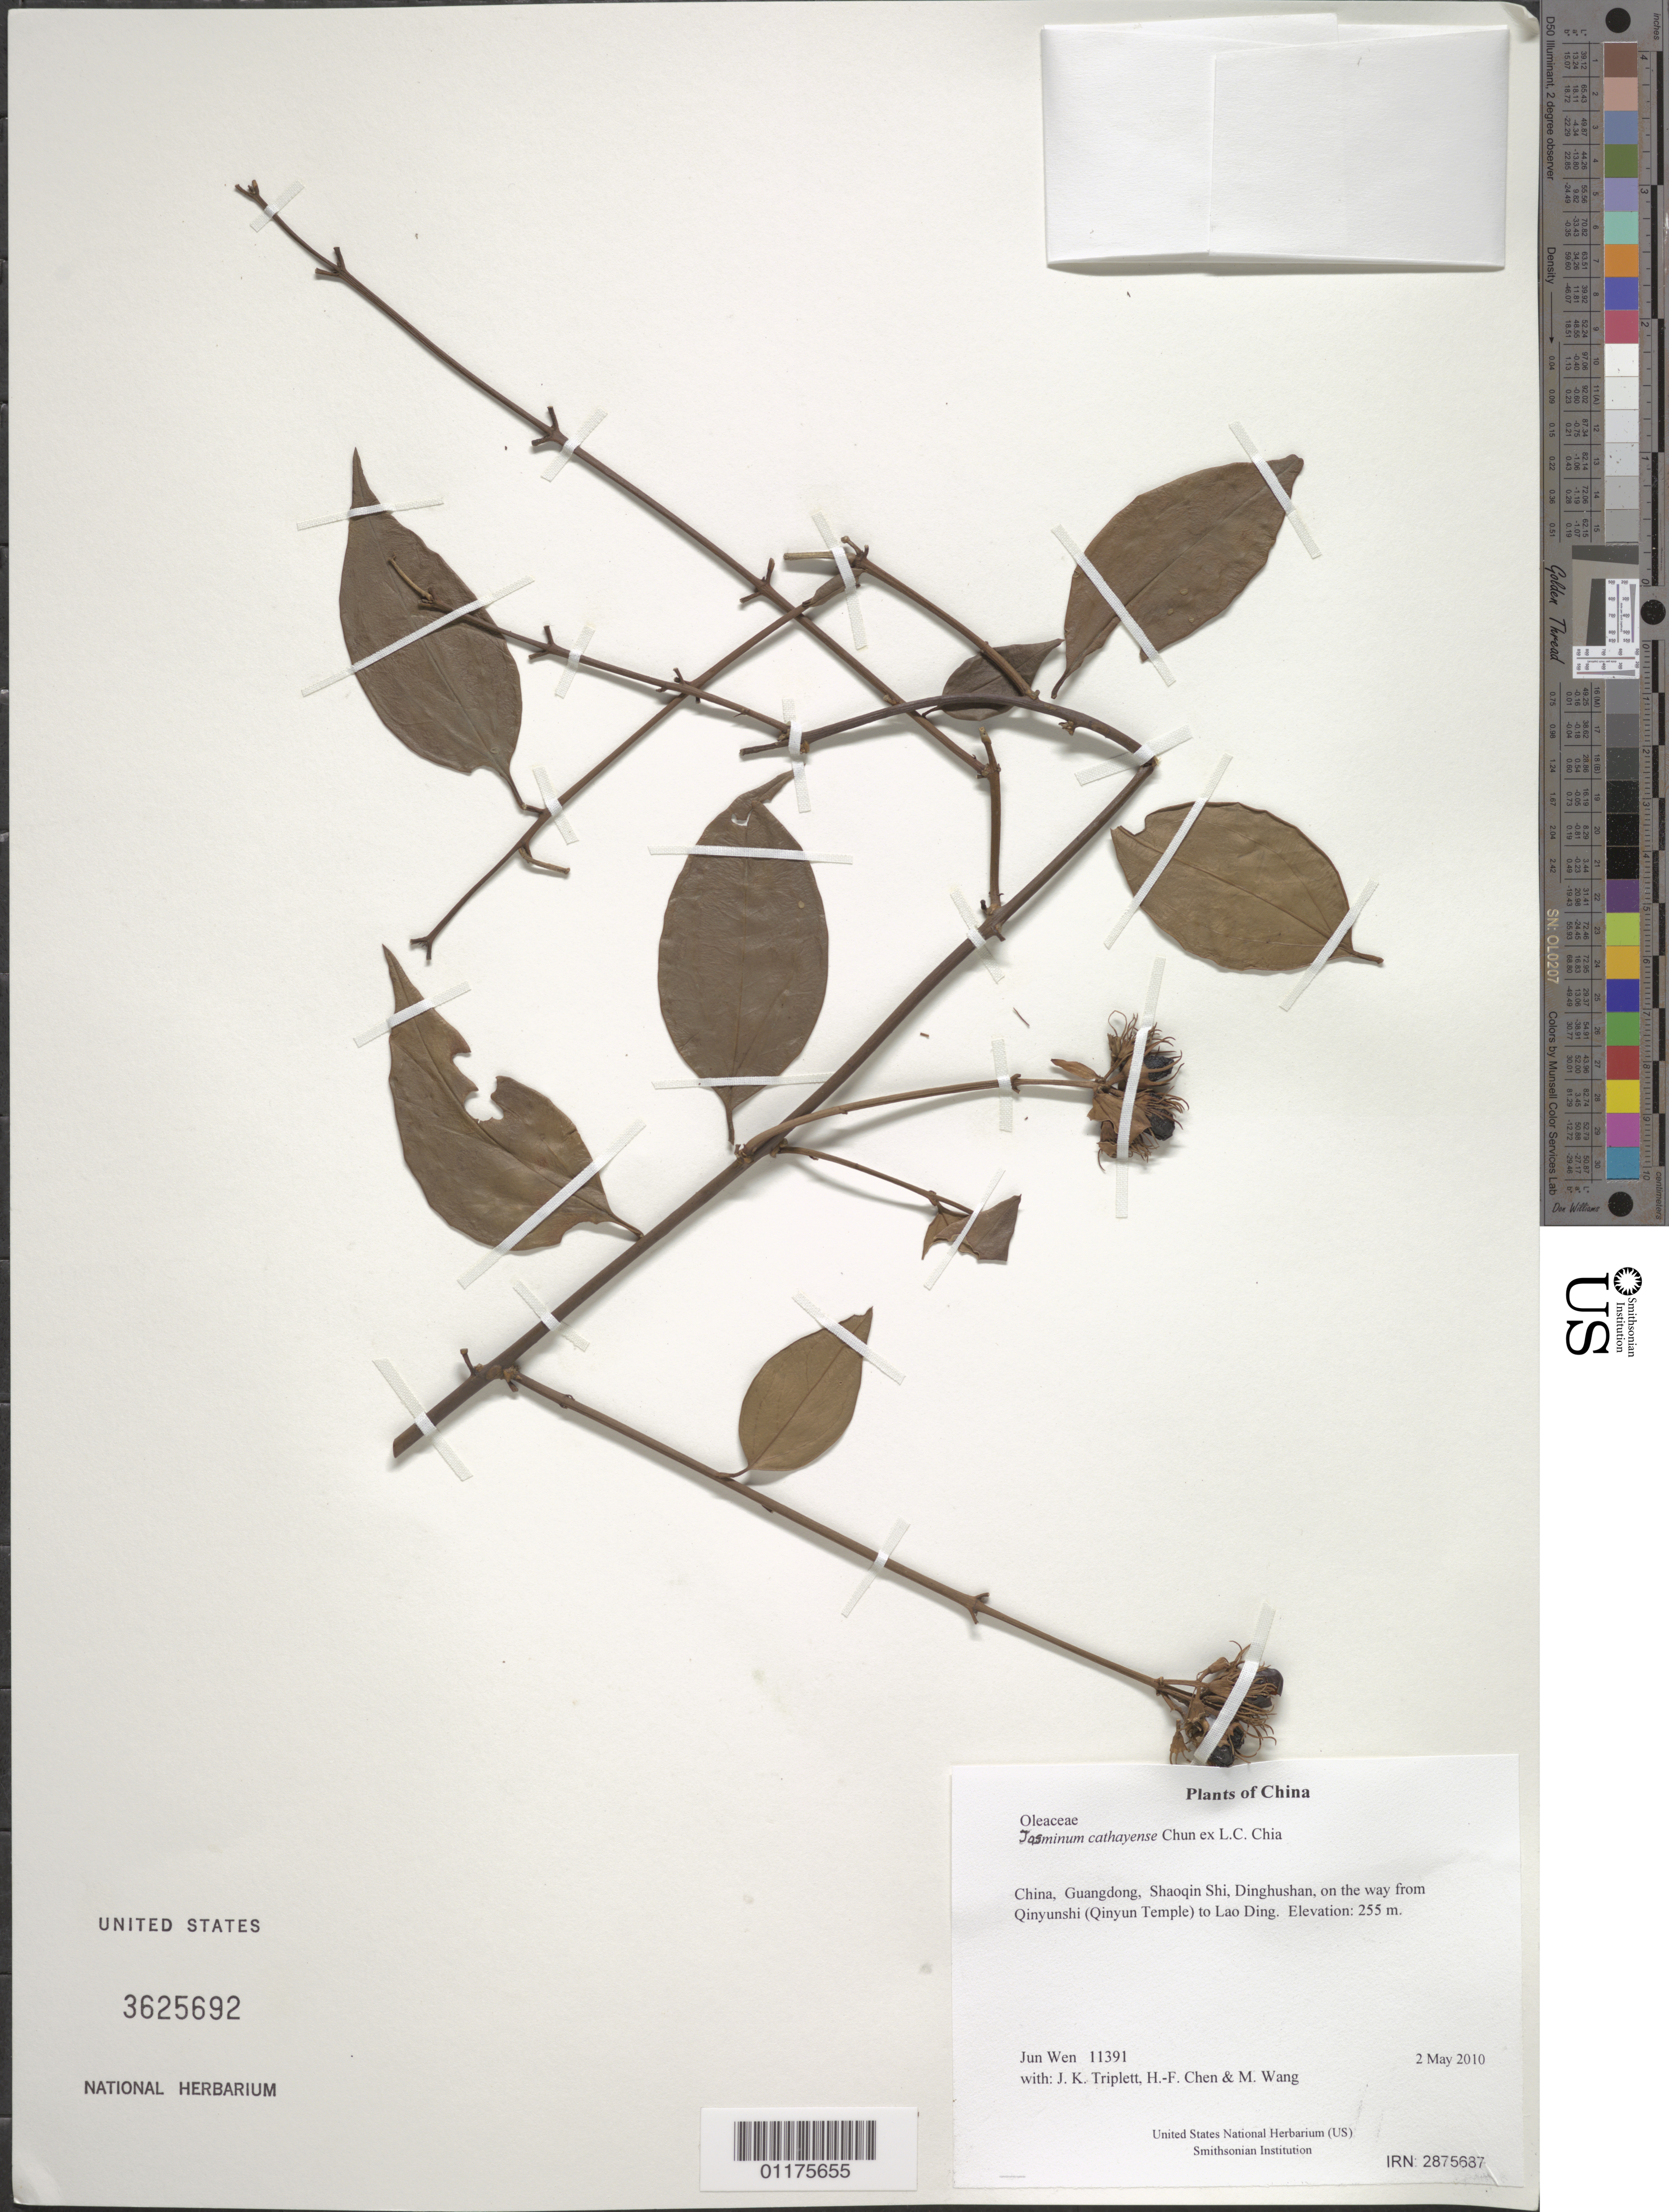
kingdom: Plantae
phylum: Tracheophyta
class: Magnoliopsida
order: Lamiales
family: Oleaceae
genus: Jasminum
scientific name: Jasminum cathayense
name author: Chun ex Chia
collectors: J. Wen, J. K. Triplett, H.-F. Chen & M. Wang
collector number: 11391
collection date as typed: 2 May 2010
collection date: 2010-05-02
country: China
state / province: Guangdong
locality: Shaoqin Shi, Dinghushan, on the way from Qinyunshi (Qinyun Temple) to Lao Ding.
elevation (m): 255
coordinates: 23 09.575 N, 112 31.817 E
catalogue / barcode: US 3625692